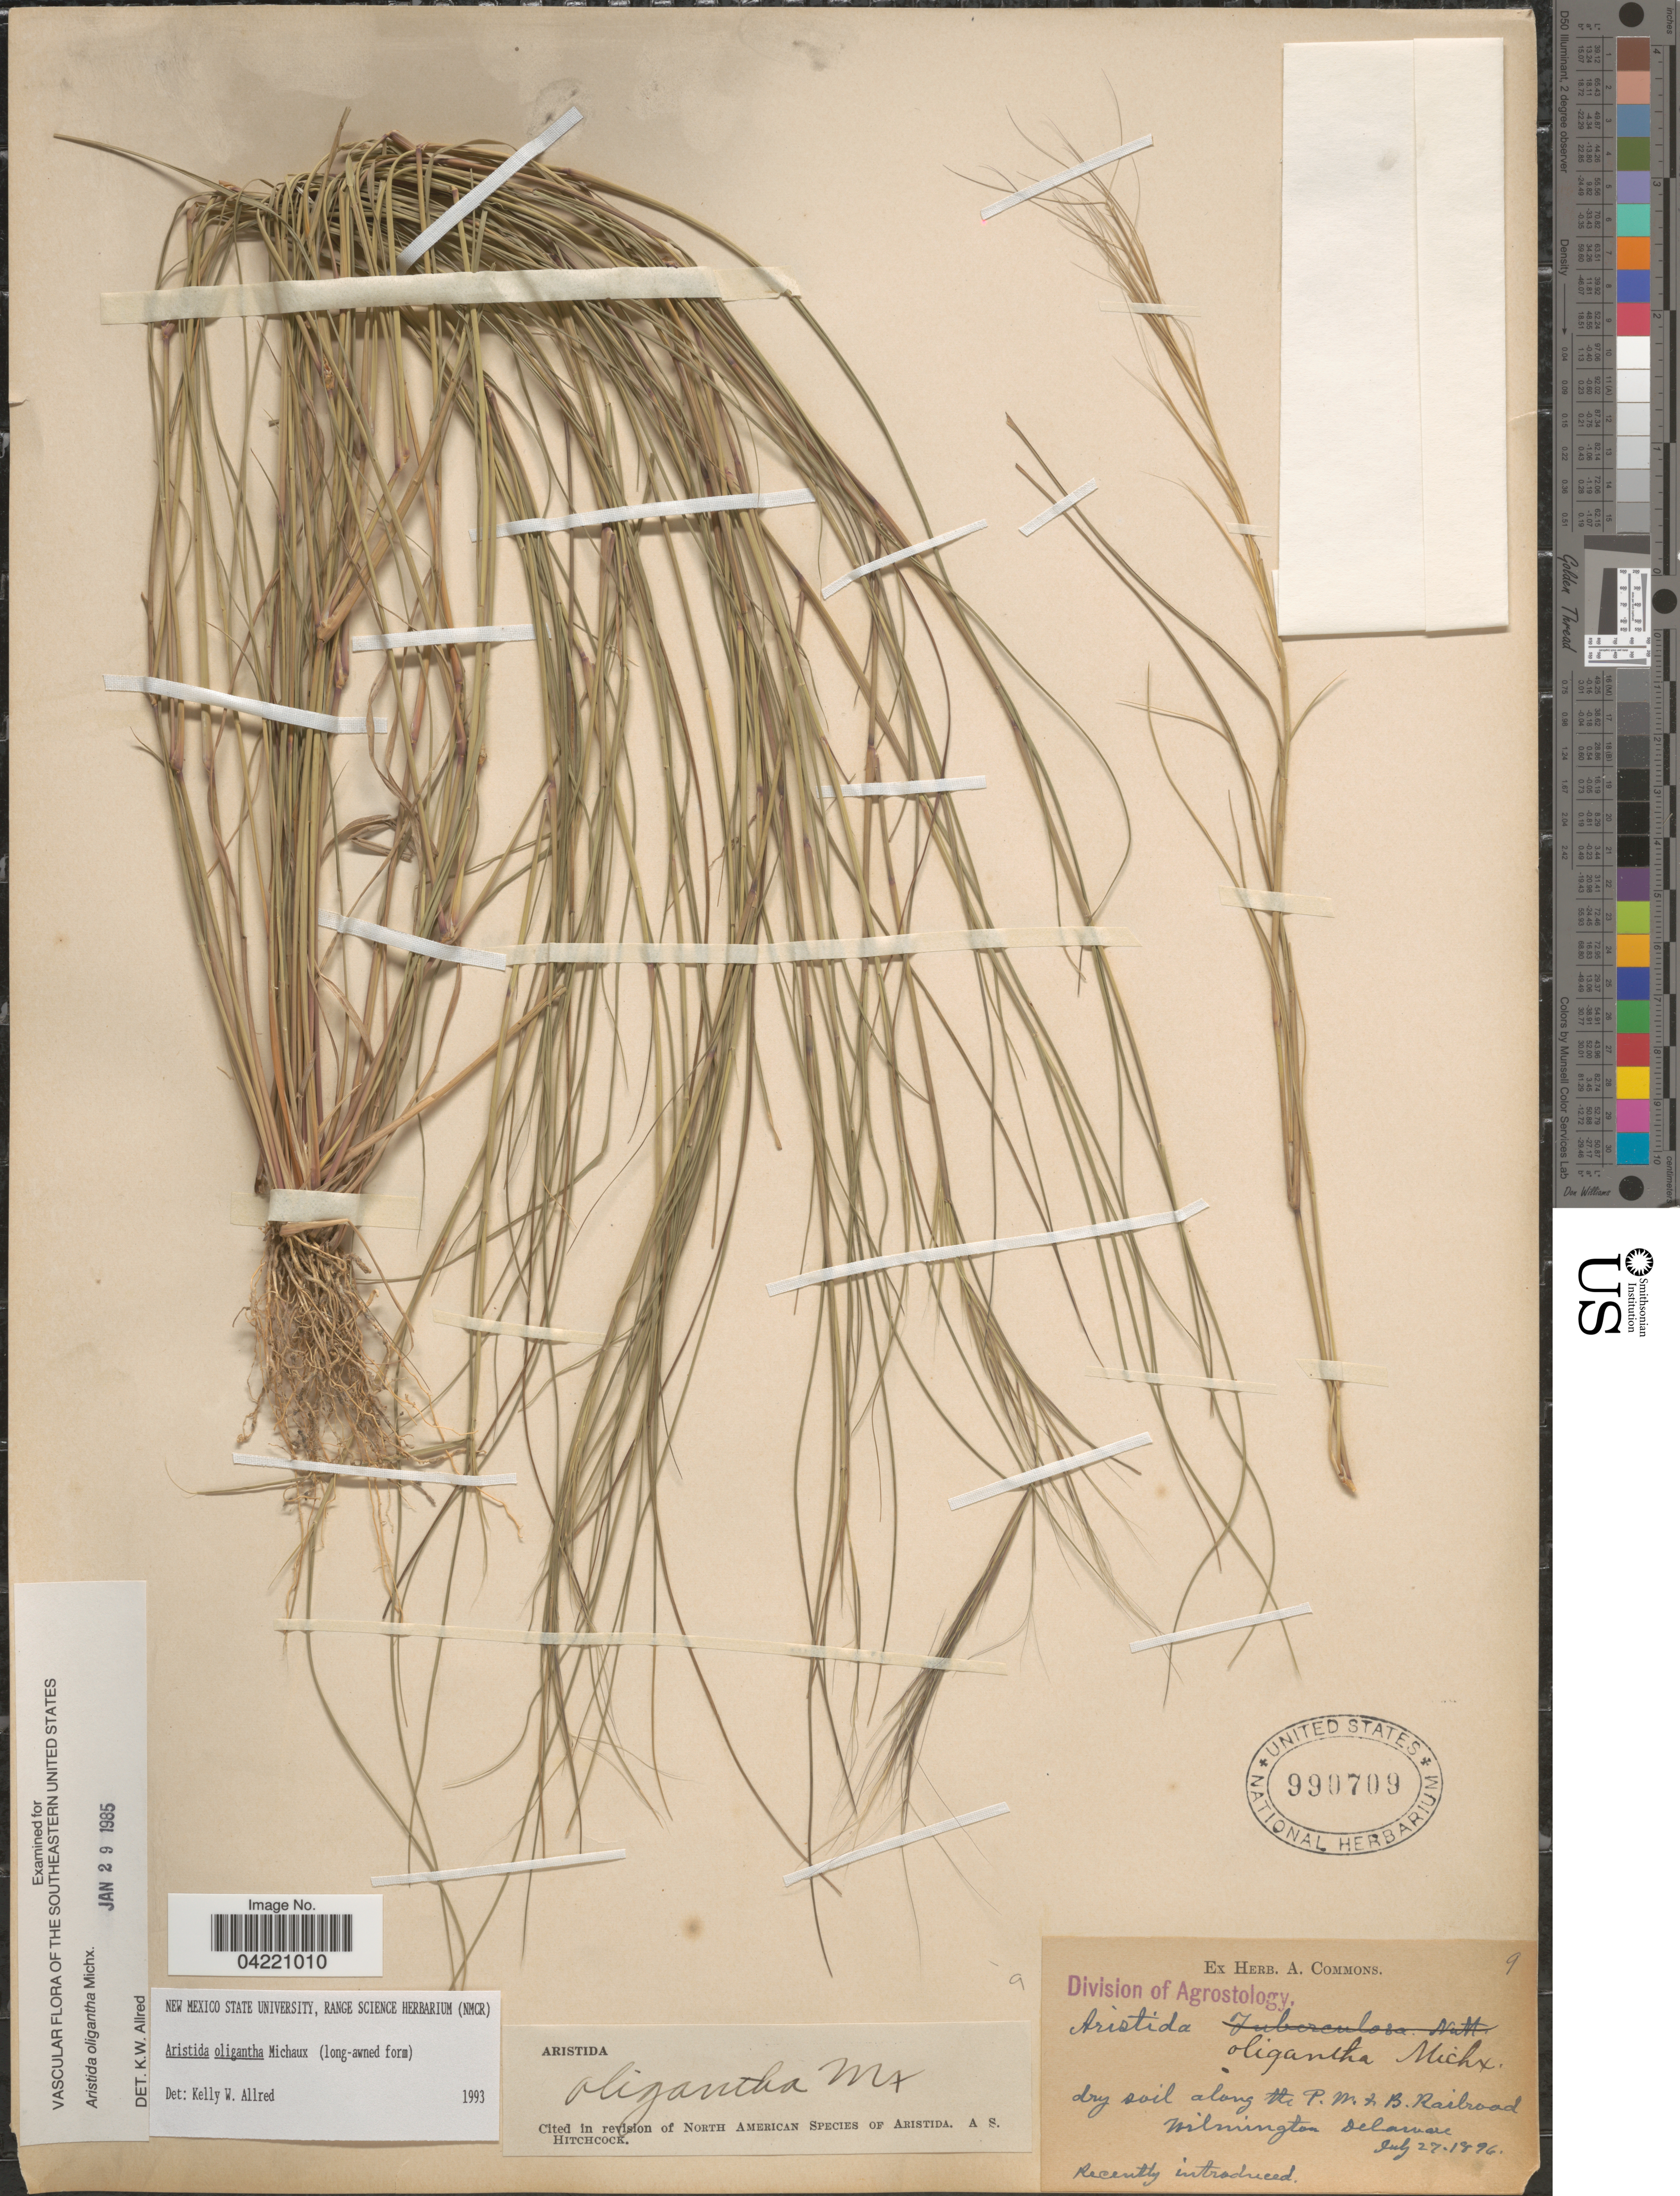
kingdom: Plantae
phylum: Tracheophyta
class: Liliopsida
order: Poales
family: Poaceae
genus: Aristida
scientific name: Aristida oligantha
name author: Michx.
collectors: ex herb. A. Commons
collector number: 9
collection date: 1896-07-27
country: United States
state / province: Delaware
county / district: New Castle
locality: Dry soil along the P.W. & B. Railroad. Wilmington.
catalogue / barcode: US 990709